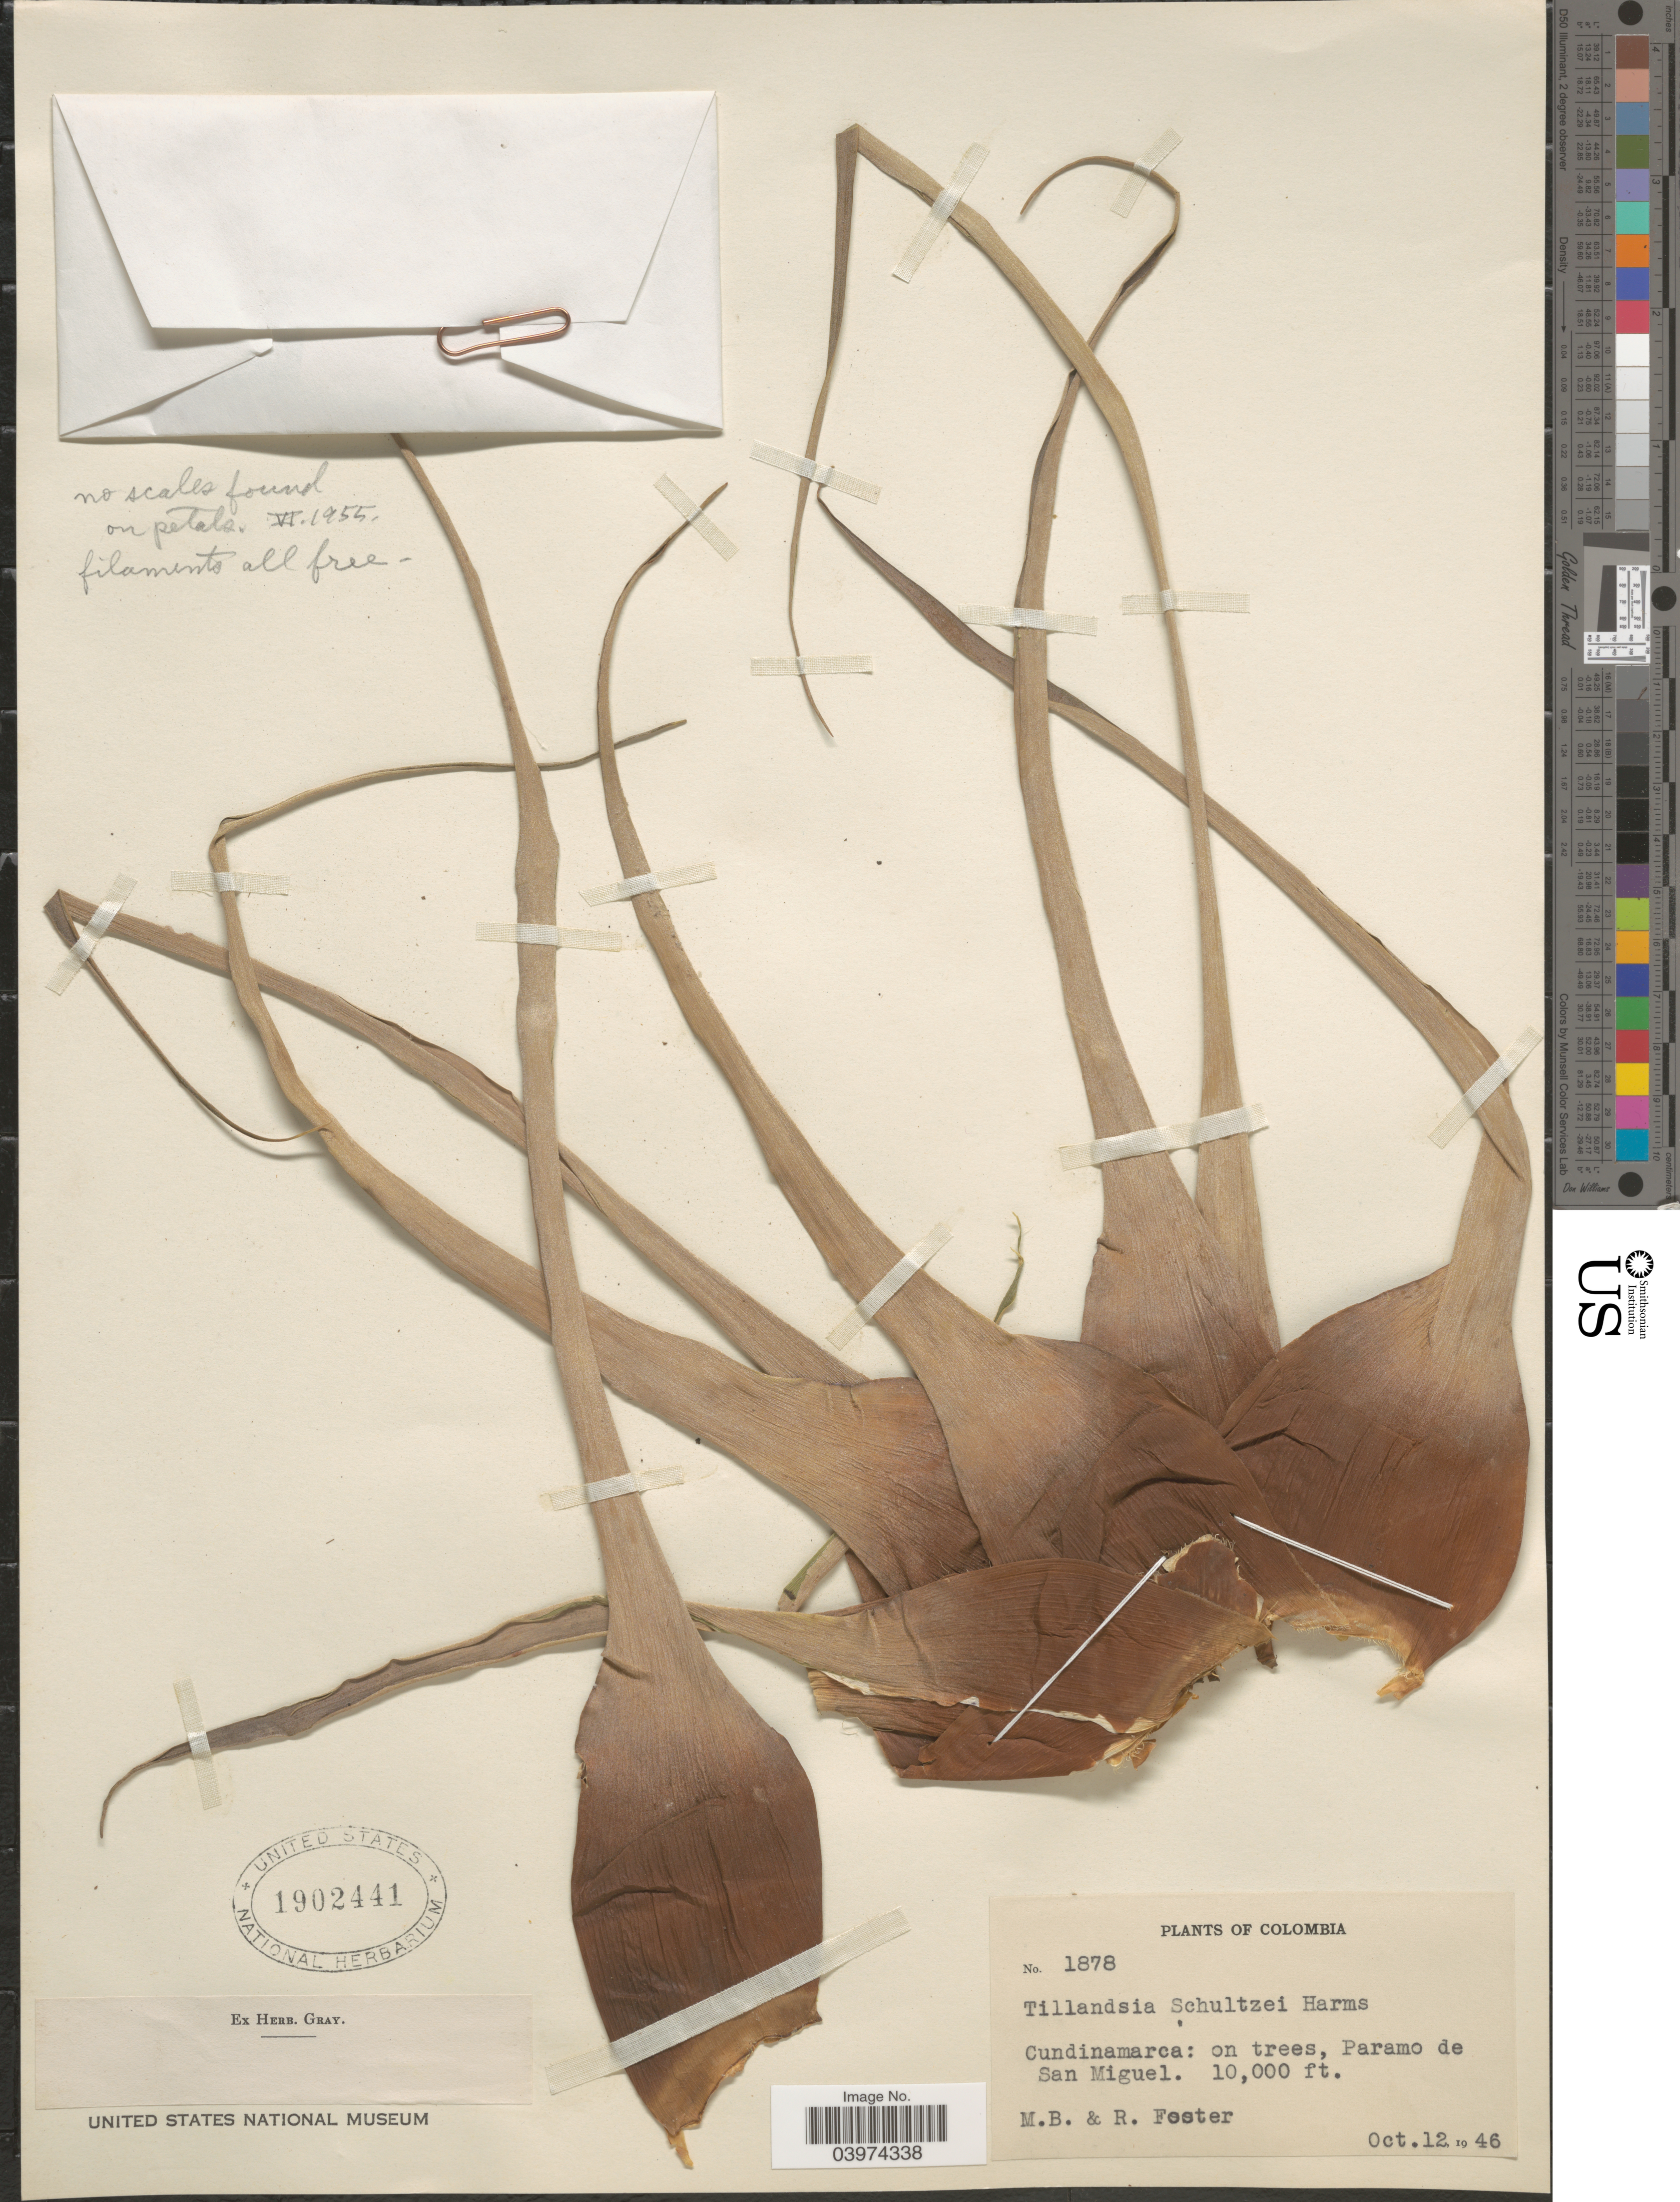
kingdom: Plantae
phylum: Tracheophyta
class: Liliopsida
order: Poales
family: Bromeliaceae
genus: Tillandsia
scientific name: Tillandsia schultzei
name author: Harms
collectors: M. B. Foster & R. Foster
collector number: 1878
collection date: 1946-10-12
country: Colombia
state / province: Cundinamarca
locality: On trees, Paramo de San Miguel.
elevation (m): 3048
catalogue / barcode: US 1902441